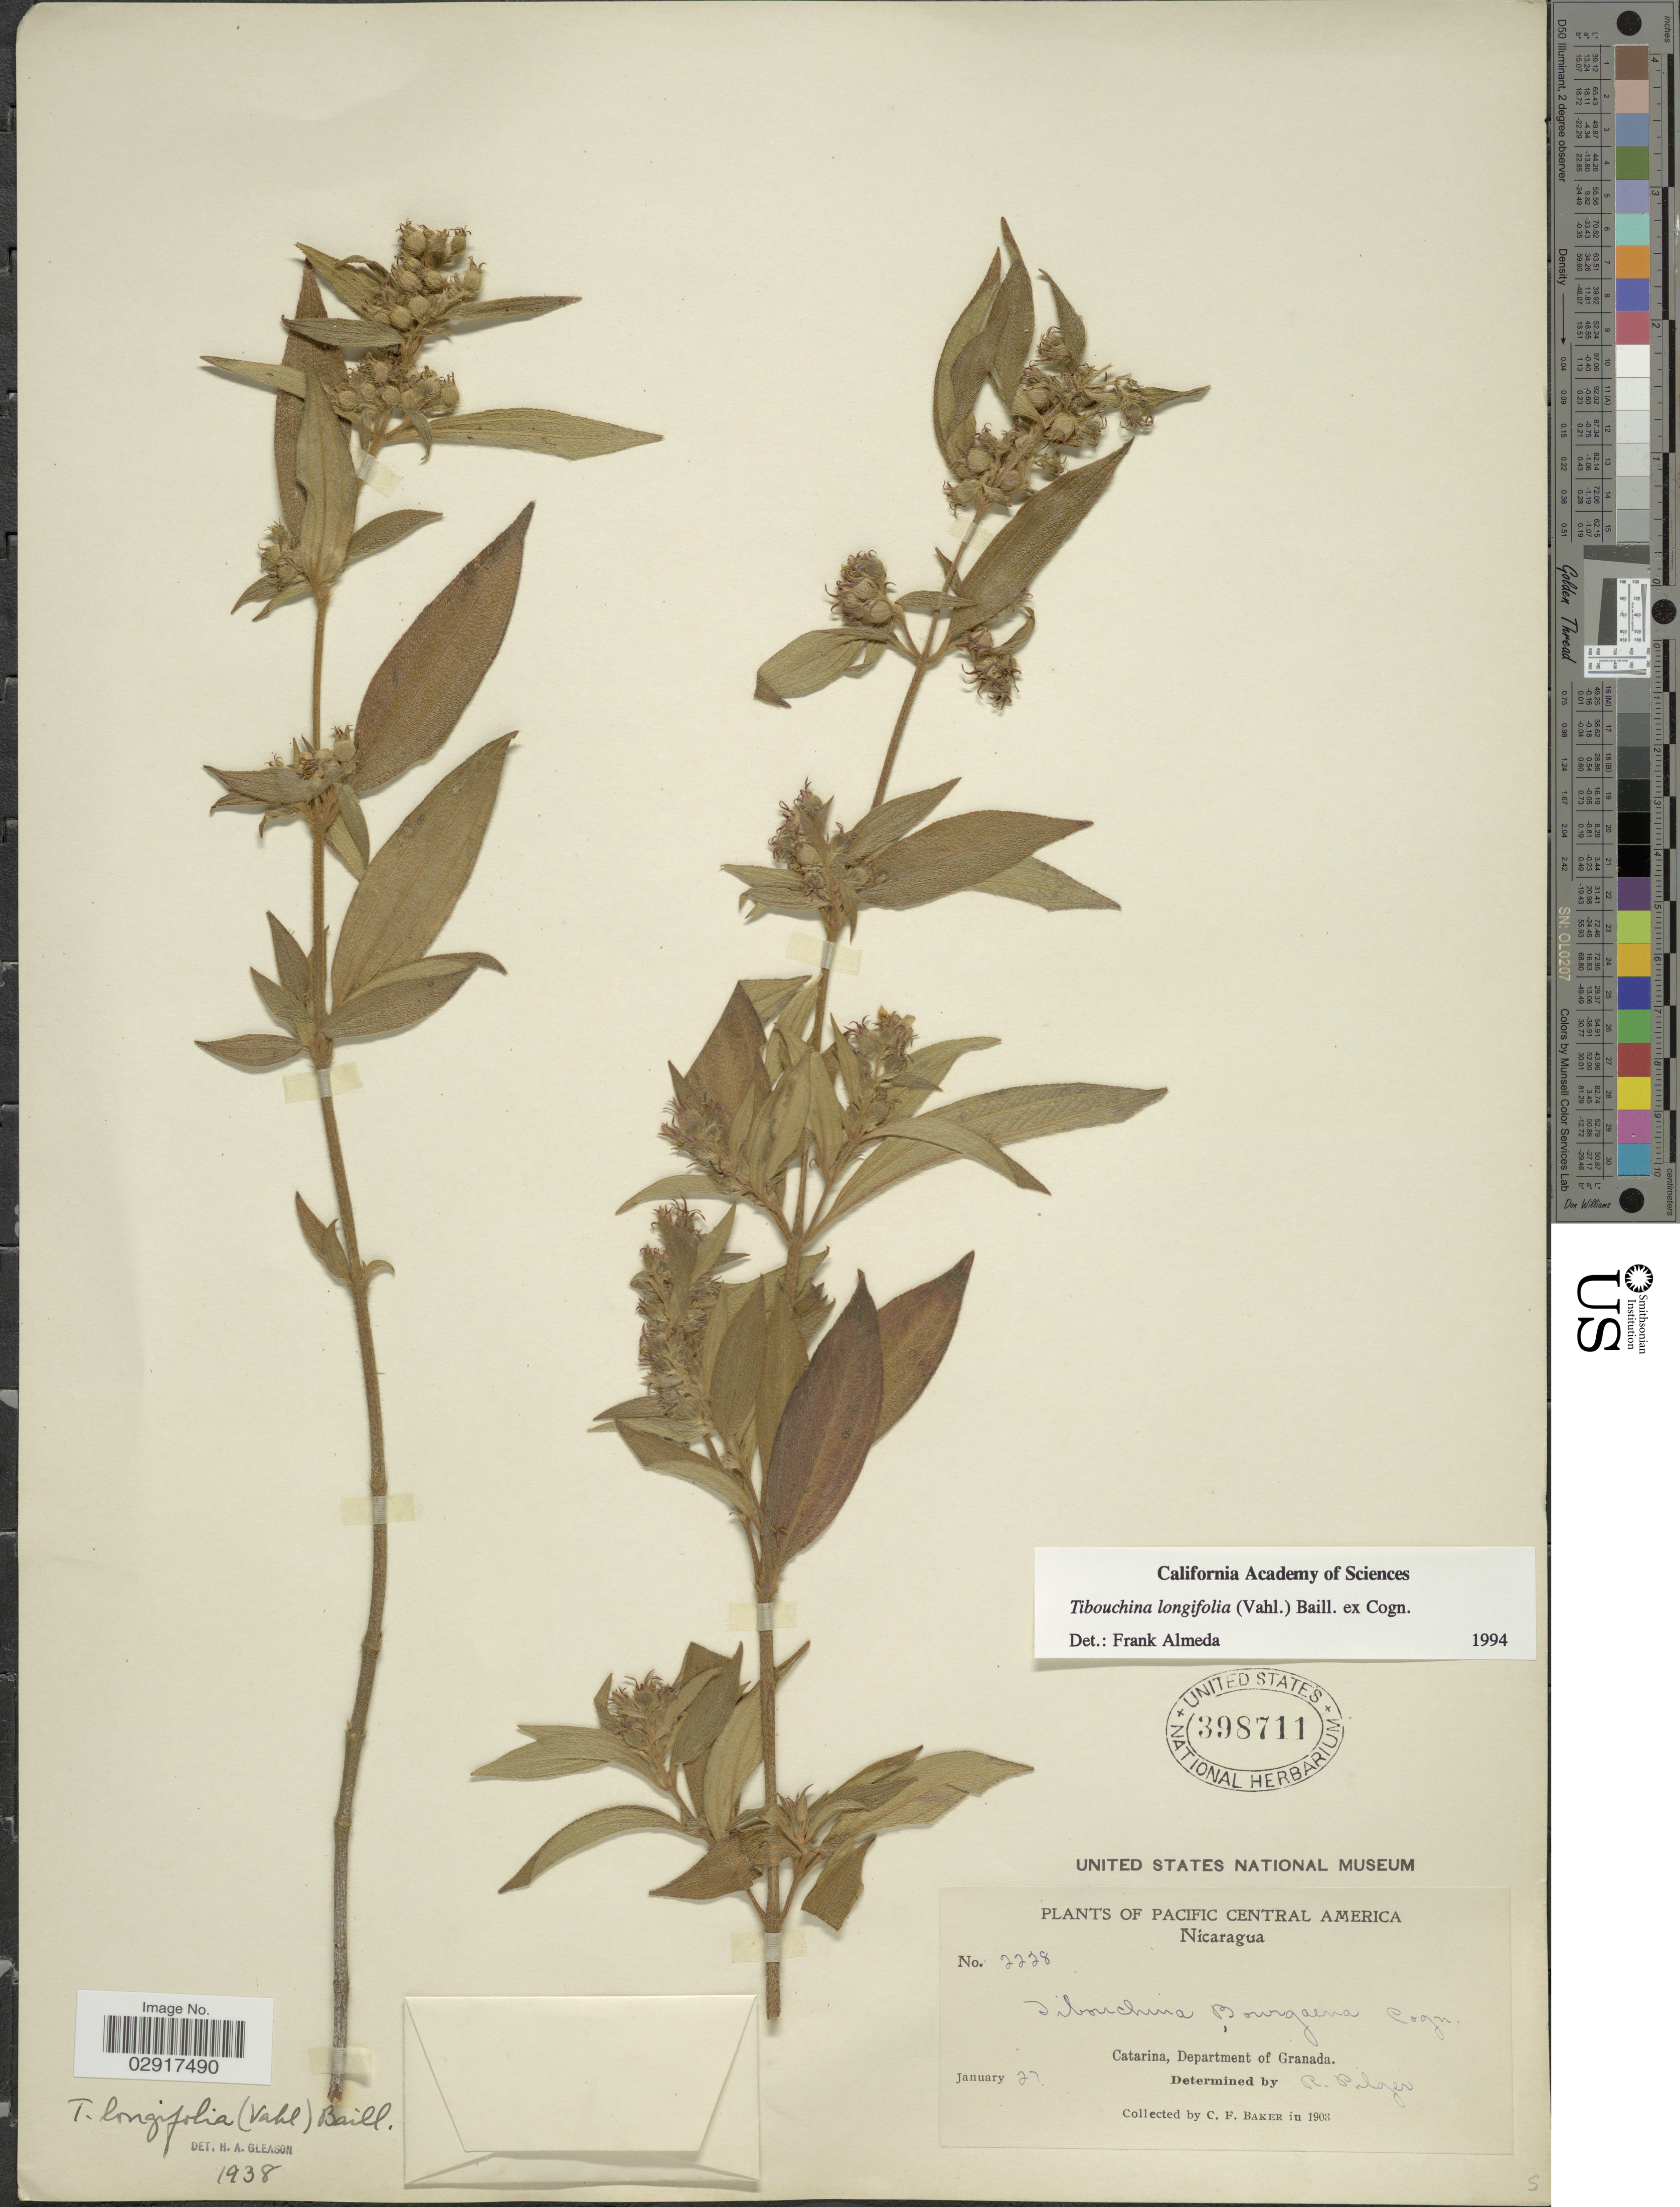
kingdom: Plantae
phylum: Tracheophyta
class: Magnoliopsida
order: Myrtales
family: Melastomataceae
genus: Chaetogastra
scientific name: Chaetogastra longifolia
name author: (Vahl) DC.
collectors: C. F. Baker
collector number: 2228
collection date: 1903-01-27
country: Nicaragua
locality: Pacific Central America. Catarina, Department of Canada.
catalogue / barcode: US 398711